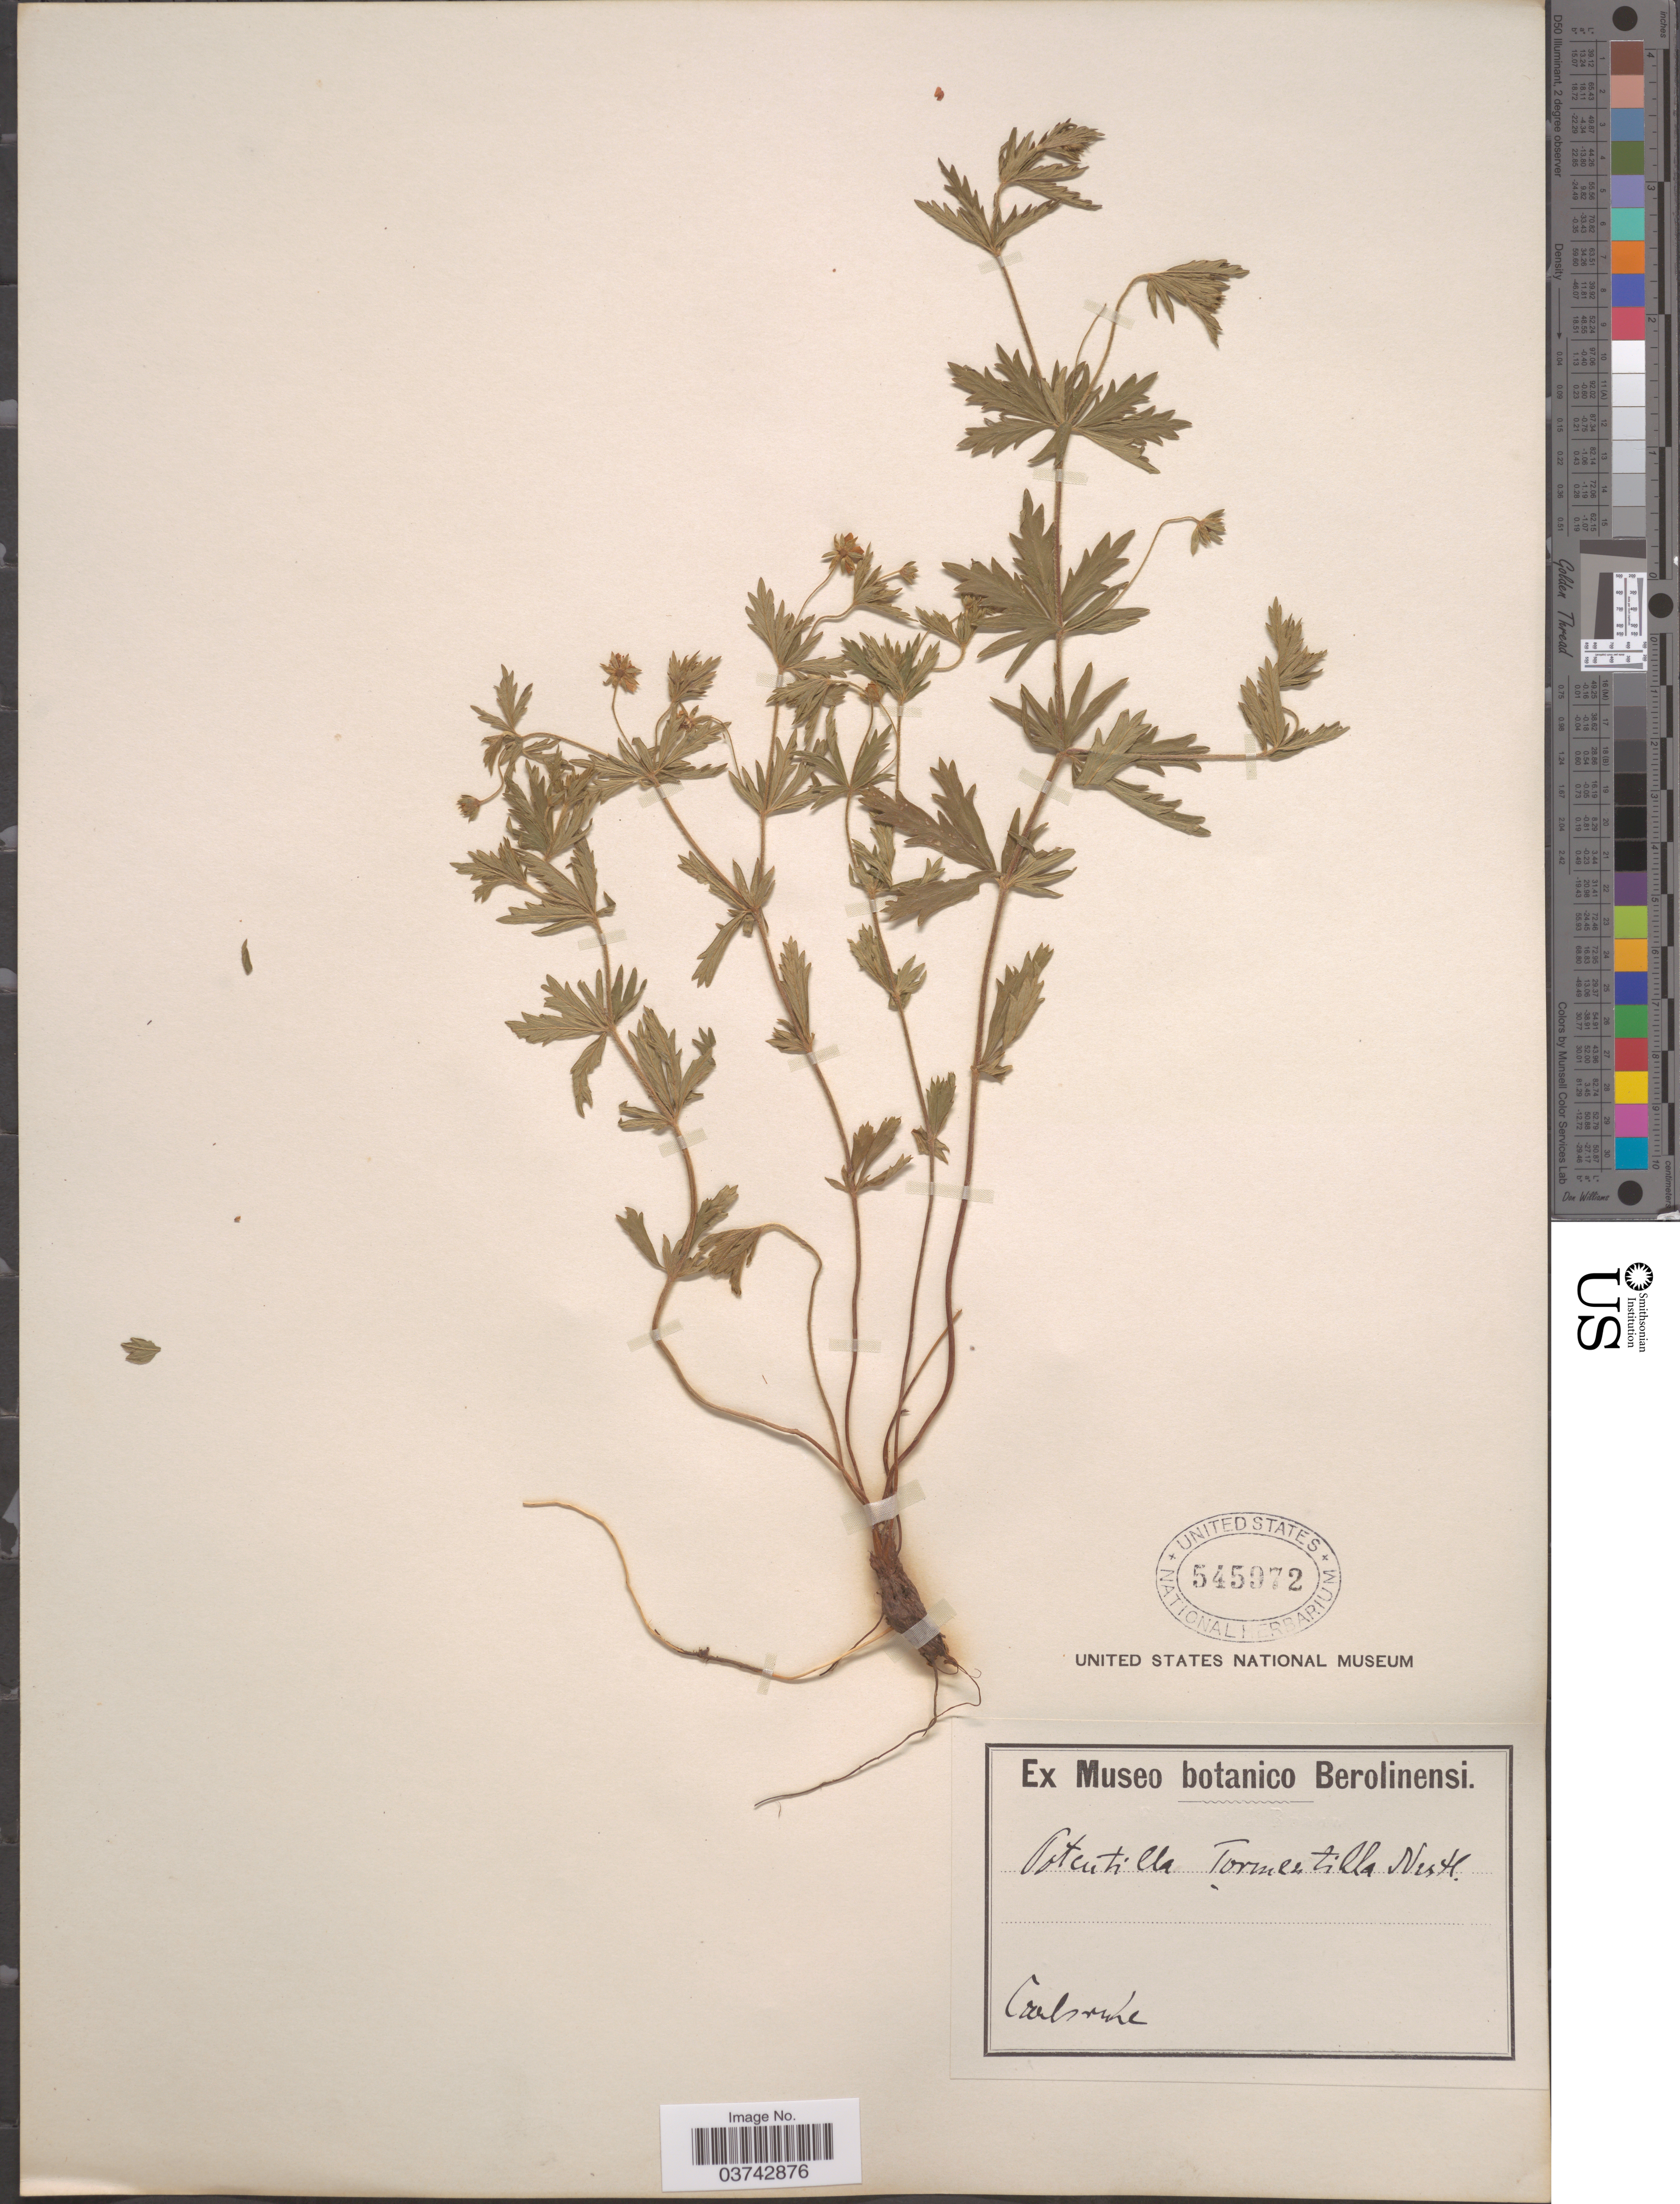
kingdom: Plantae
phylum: Tracheophyta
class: Magnoliopsida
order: Rosales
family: Rosaceae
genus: Potentilla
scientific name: Potentilla tormentilla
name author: Neck.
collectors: ex Museo Botanico Berolinensi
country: Germany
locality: Carlsruhe.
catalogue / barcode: US 545972